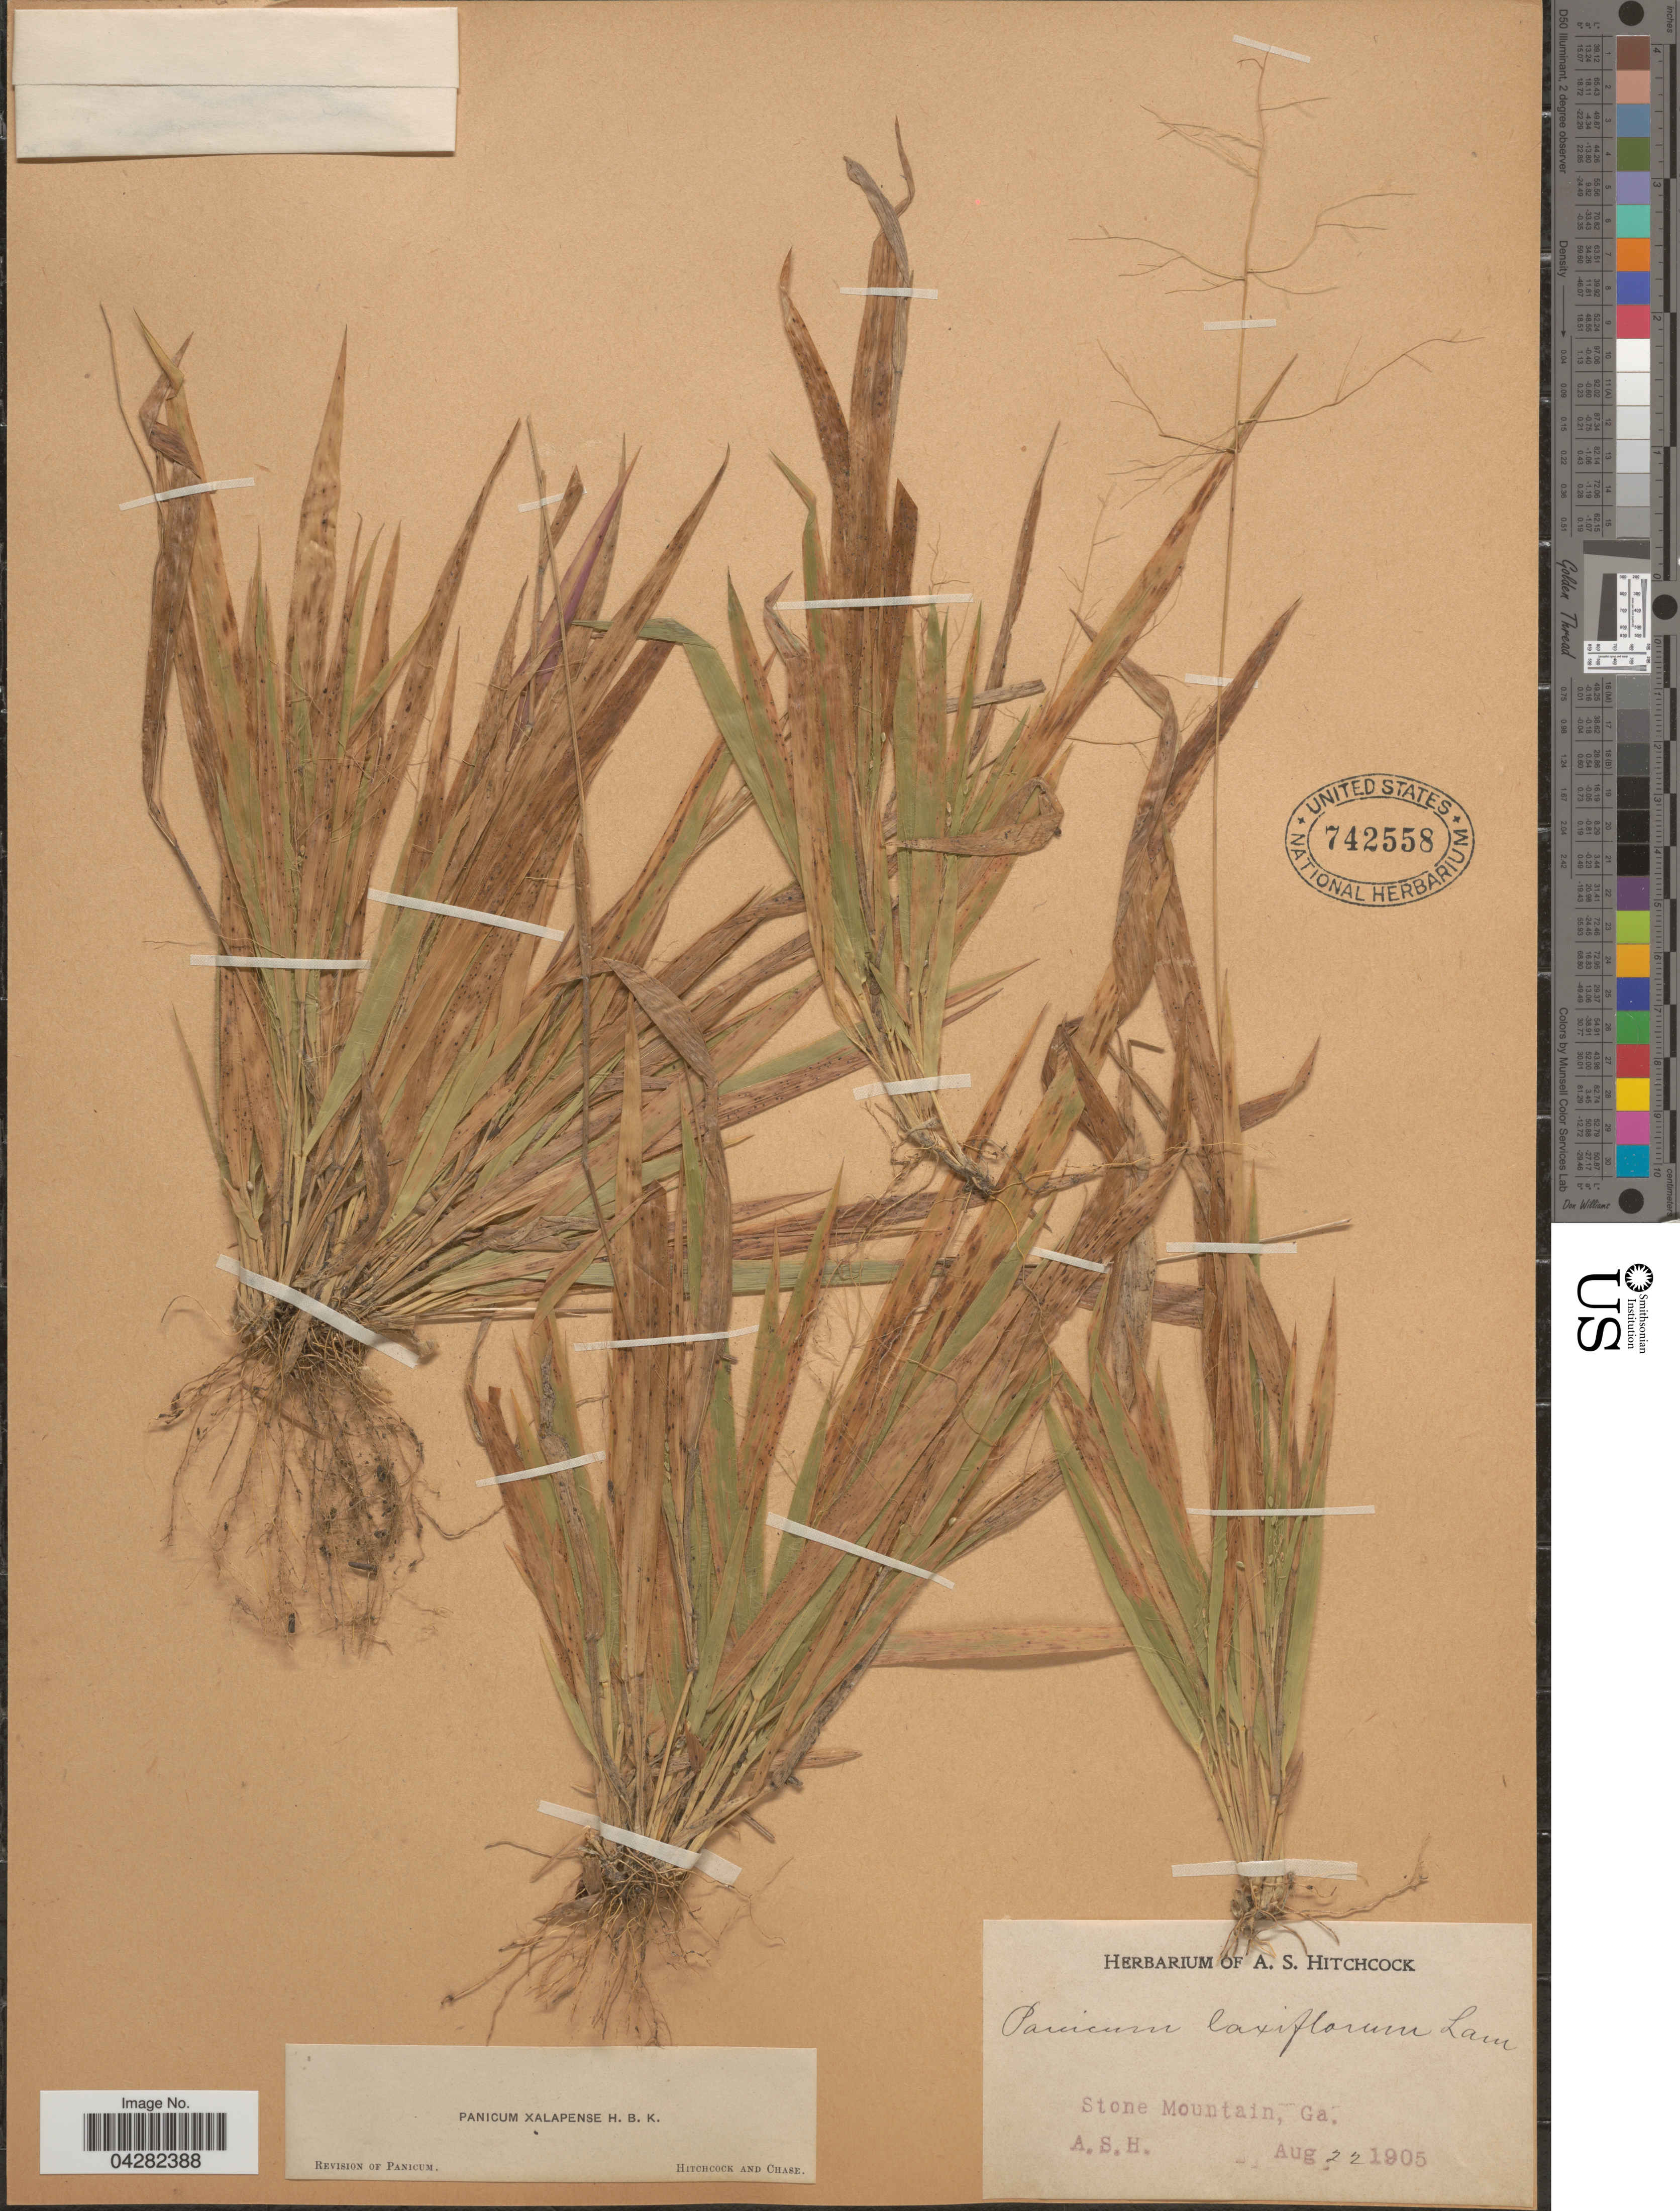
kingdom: Plantae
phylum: Tracheophyta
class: Liliopsida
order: Poales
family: Poaceae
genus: Dichanthelium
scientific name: Dichanthelium laxiflorum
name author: (Lam.) Gould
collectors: A. S. Hitchcock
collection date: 1905-08-22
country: United States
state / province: Georgia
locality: Stone Mountain.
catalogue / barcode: US 742558